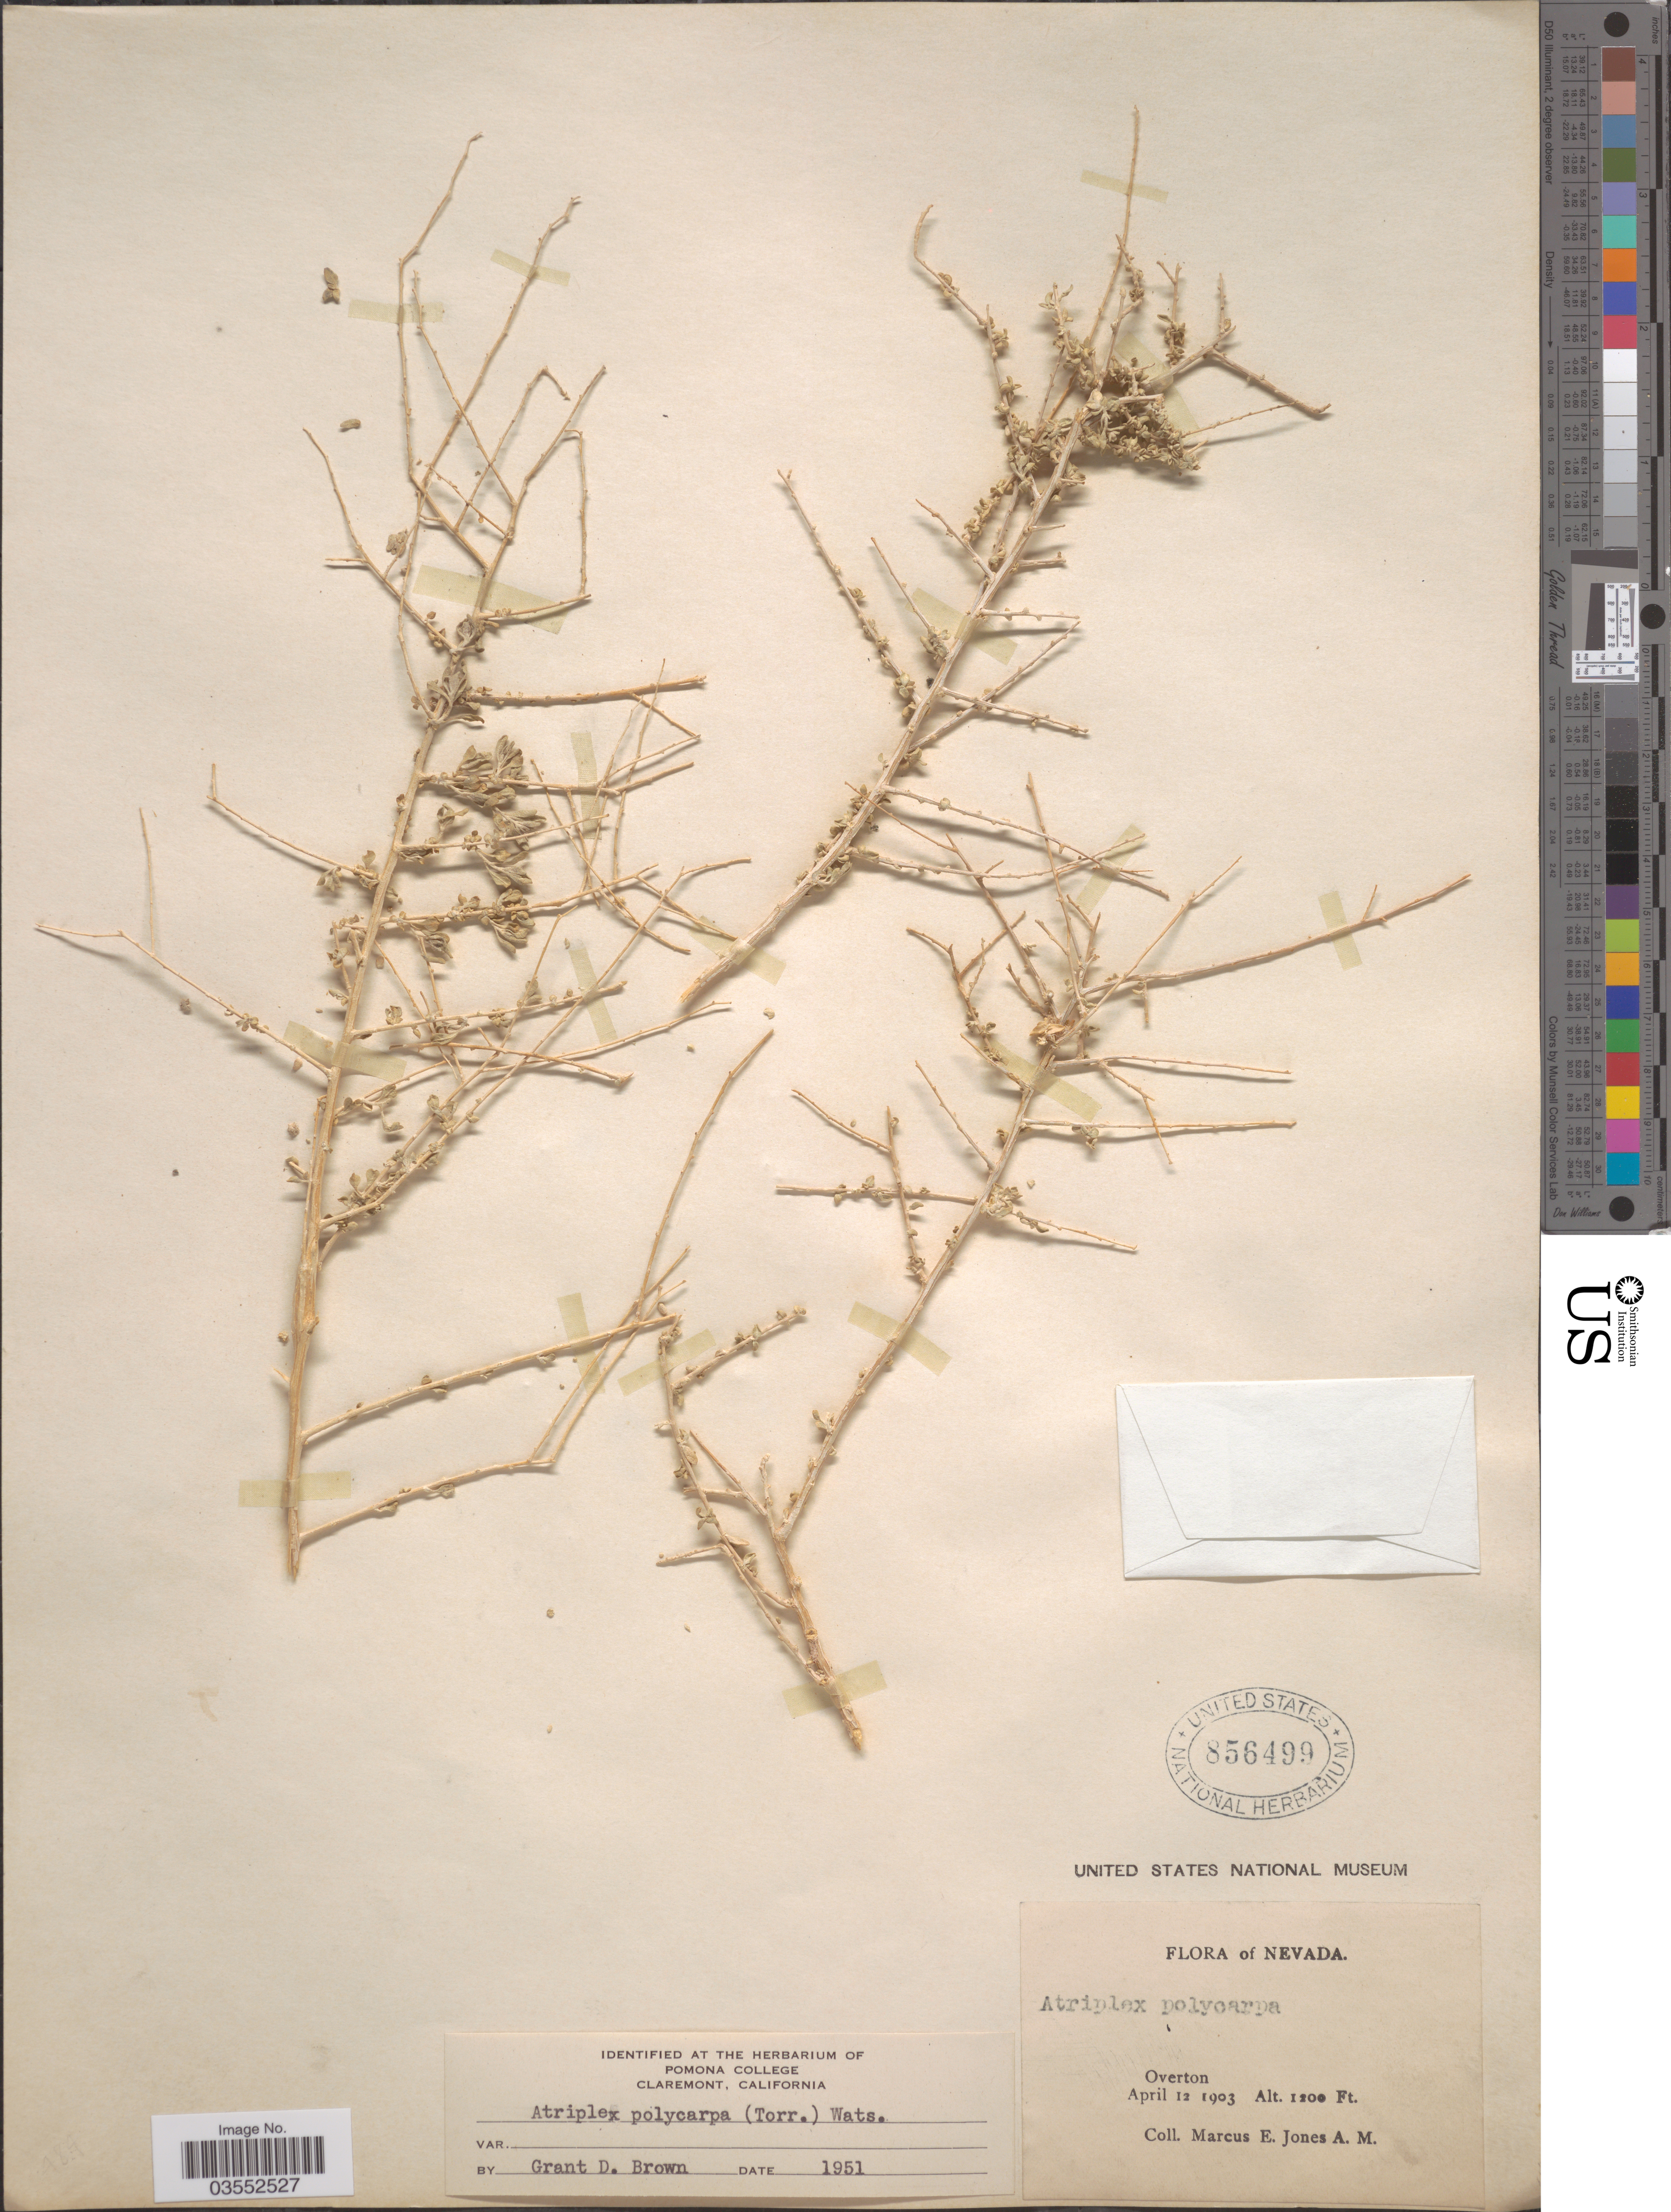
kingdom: Plantae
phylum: Tracheophyta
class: Magnoliopsida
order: Caryophyllales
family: Amaranthaceae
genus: Atriplex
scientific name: Atriplex polycarpa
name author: (Torr.) S. Watson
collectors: M. E. Jones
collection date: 1903-04-12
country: United States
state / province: Nevada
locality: Overton.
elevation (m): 366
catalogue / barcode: US 856499